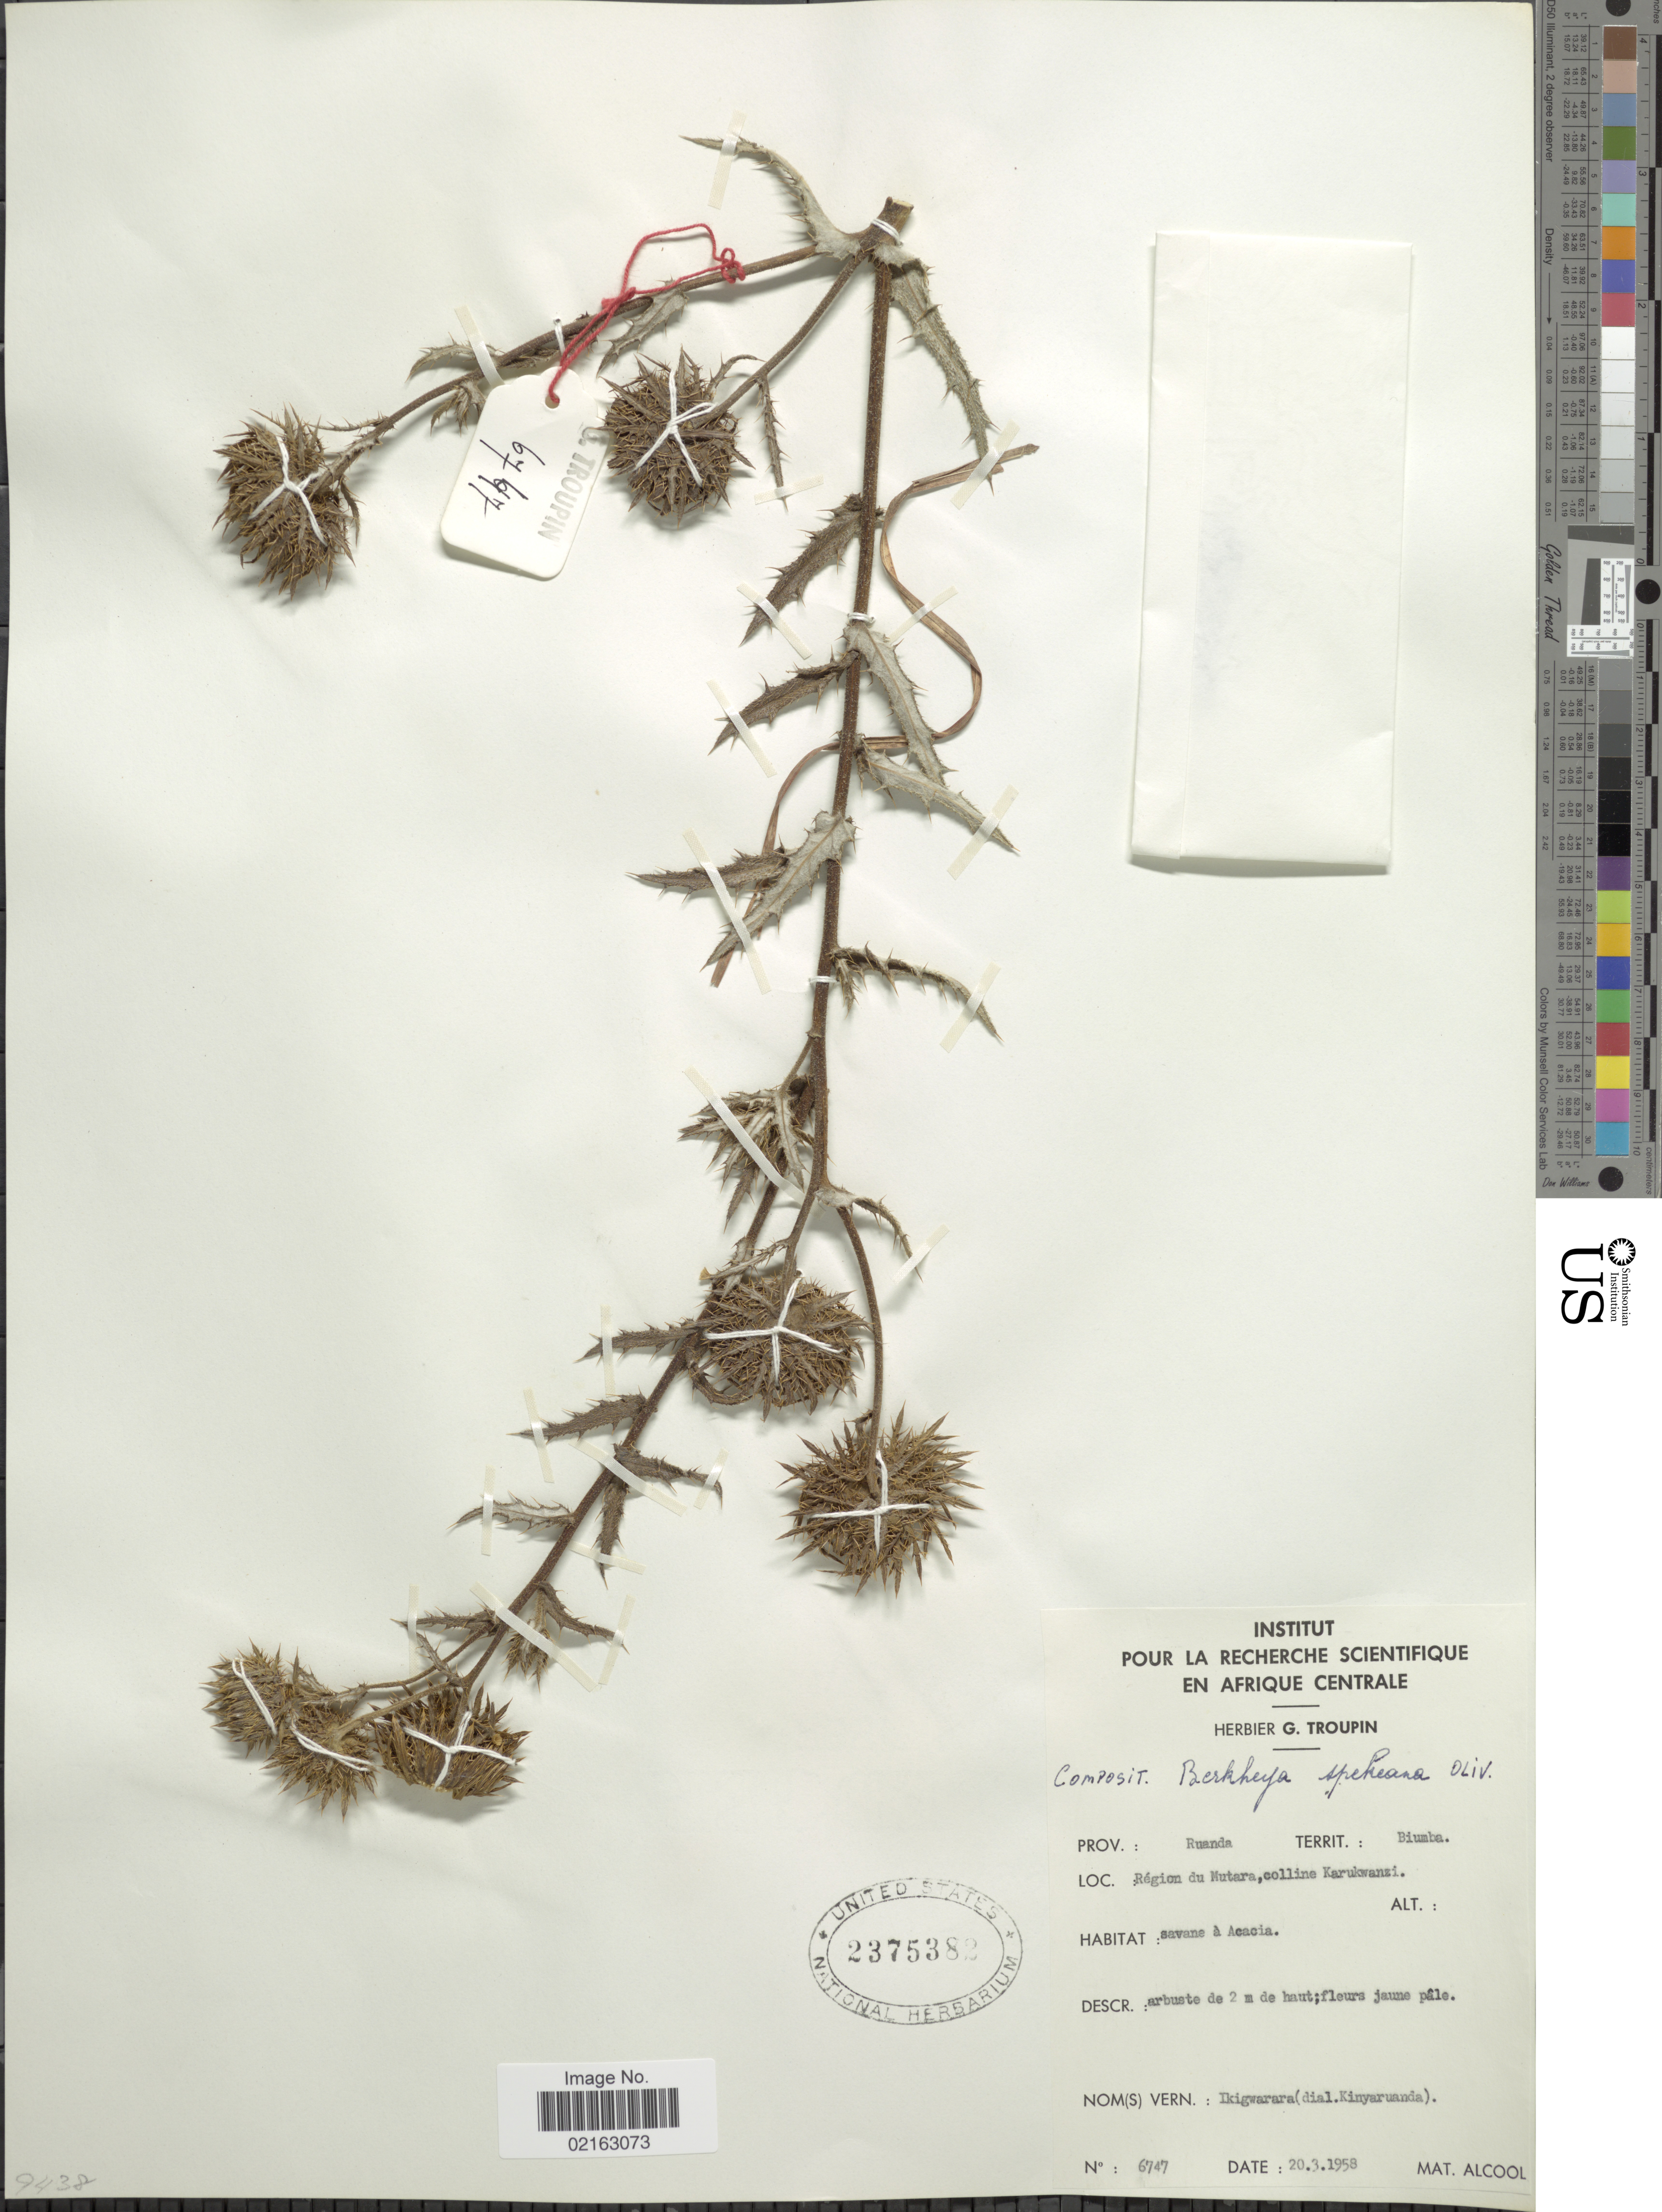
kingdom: Plantae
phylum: Tracheophyta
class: Magnoliopsida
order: Asterales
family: Asteraceae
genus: Berkheya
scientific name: Berkheya spekeana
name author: Oliv.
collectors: ex herb. G. Troupin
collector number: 6747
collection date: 1958-03-20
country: Rwanda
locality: Prov.: Ruanda. Territ.: Biumba. Région du Mutara, colline Karukwanzi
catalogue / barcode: US 2375382